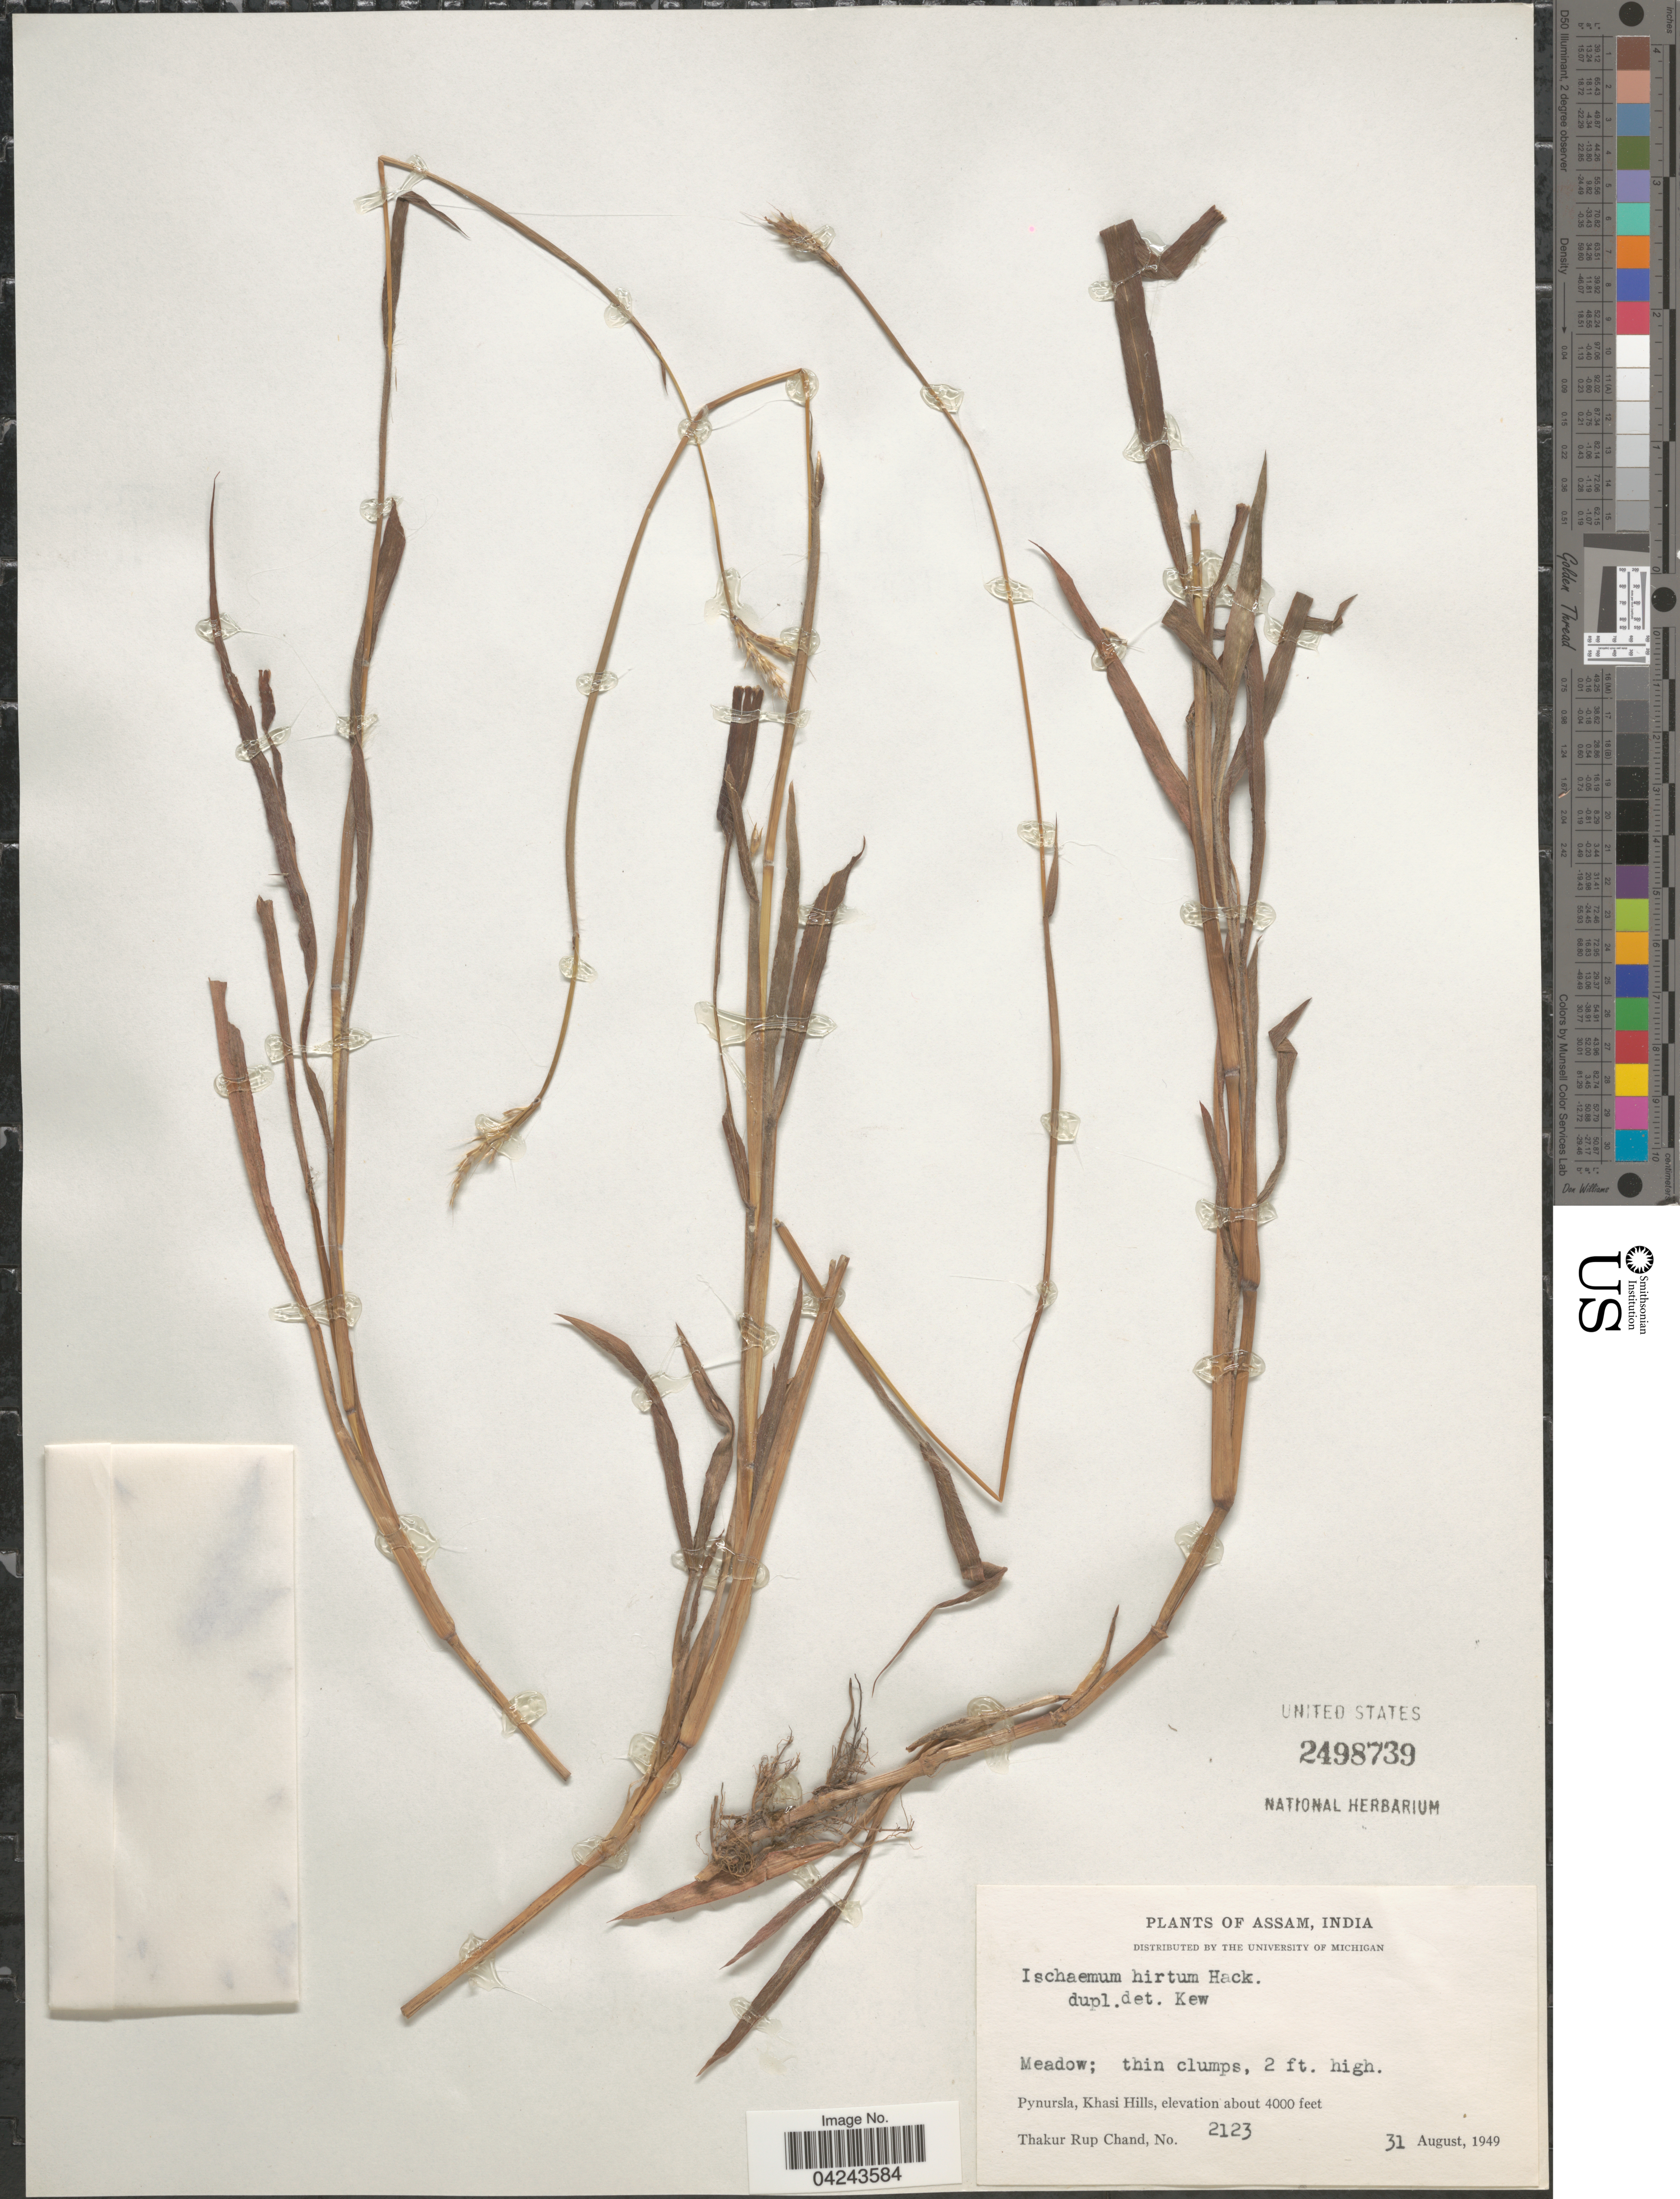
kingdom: Plantae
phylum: Tracheophyta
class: Liliopsida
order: Poales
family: Poaceae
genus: Ischaemum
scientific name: Ischaemum polystachyum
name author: J. Presl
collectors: T. R. Chand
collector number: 2123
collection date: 1949-08-31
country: India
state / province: Meghalaya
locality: Pynursla, Khasi Hills.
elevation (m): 1219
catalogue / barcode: US 2498739